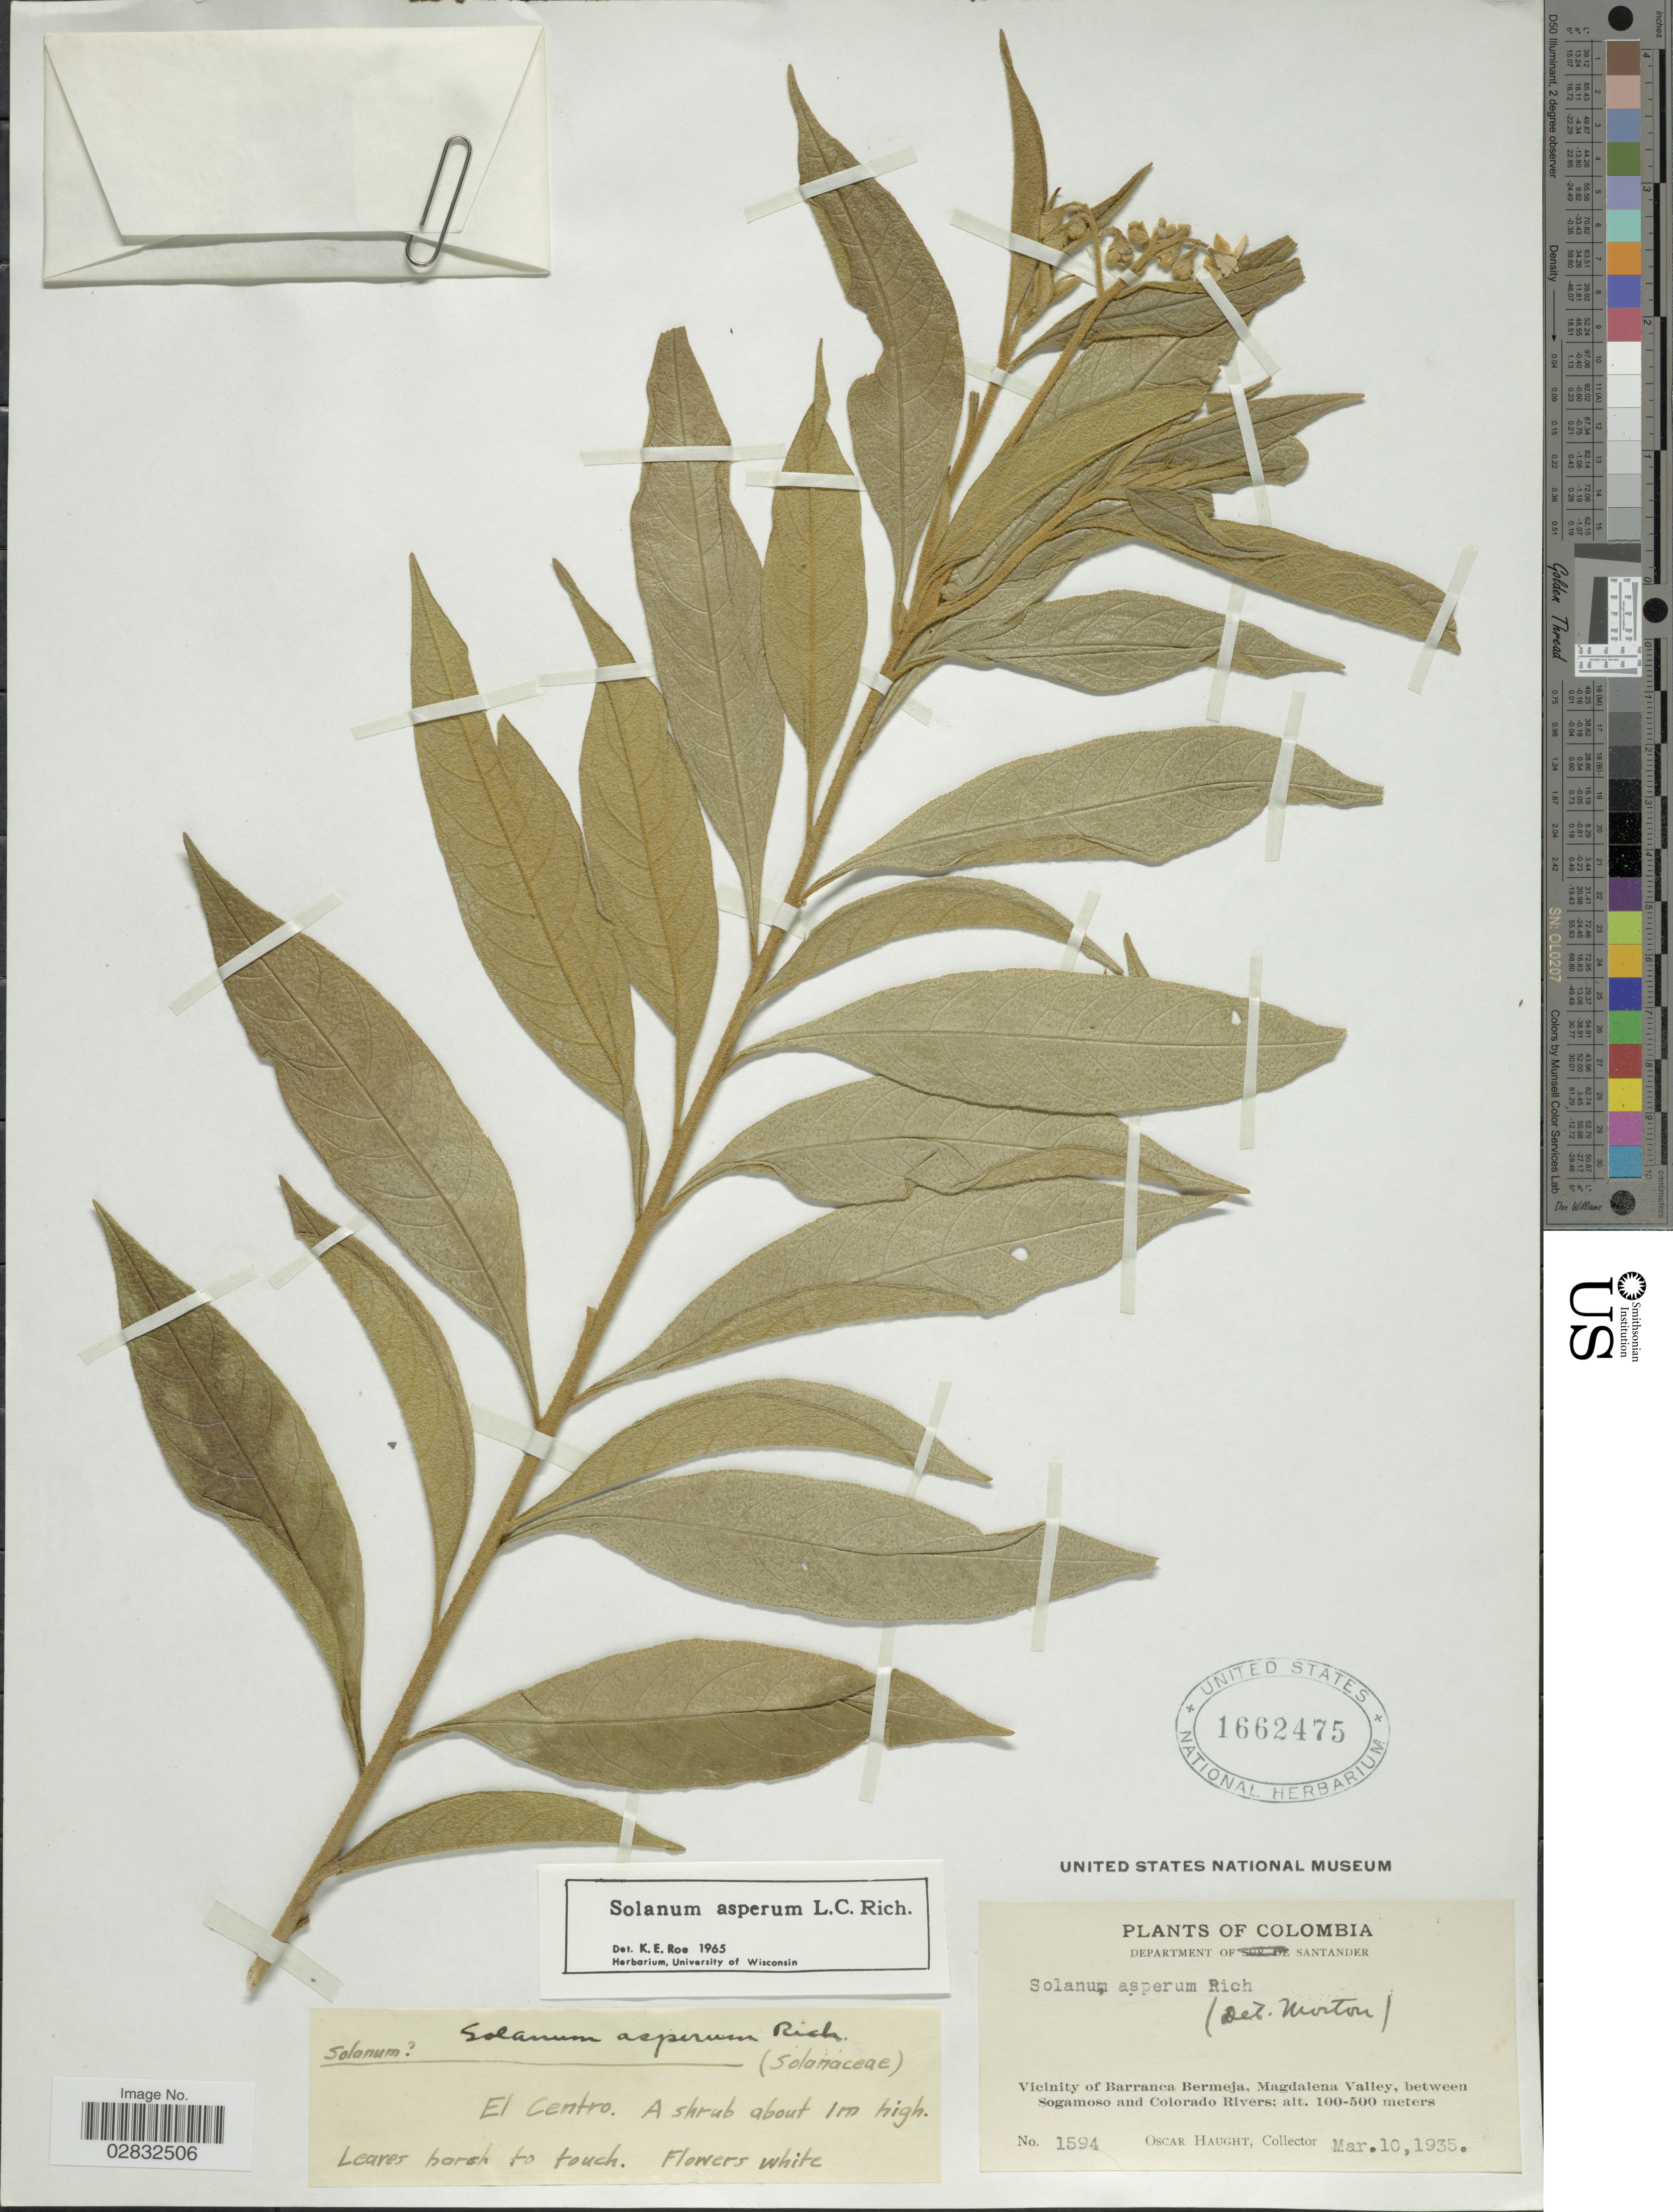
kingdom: Plantae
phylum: Tracheophyta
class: Magnoliopsida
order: Solanales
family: Solanaceae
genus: Solanum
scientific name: Solanum asperum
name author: Rich.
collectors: O. L. Haught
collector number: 1594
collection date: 1935-03-10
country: Colombia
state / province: Santander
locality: Department of Santander, Vicinity of Barranca Bermeja, Magdalena Valley, between Sogamoso and Colorado Rivers, El Centro.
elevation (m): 100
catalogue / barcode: US 1662475